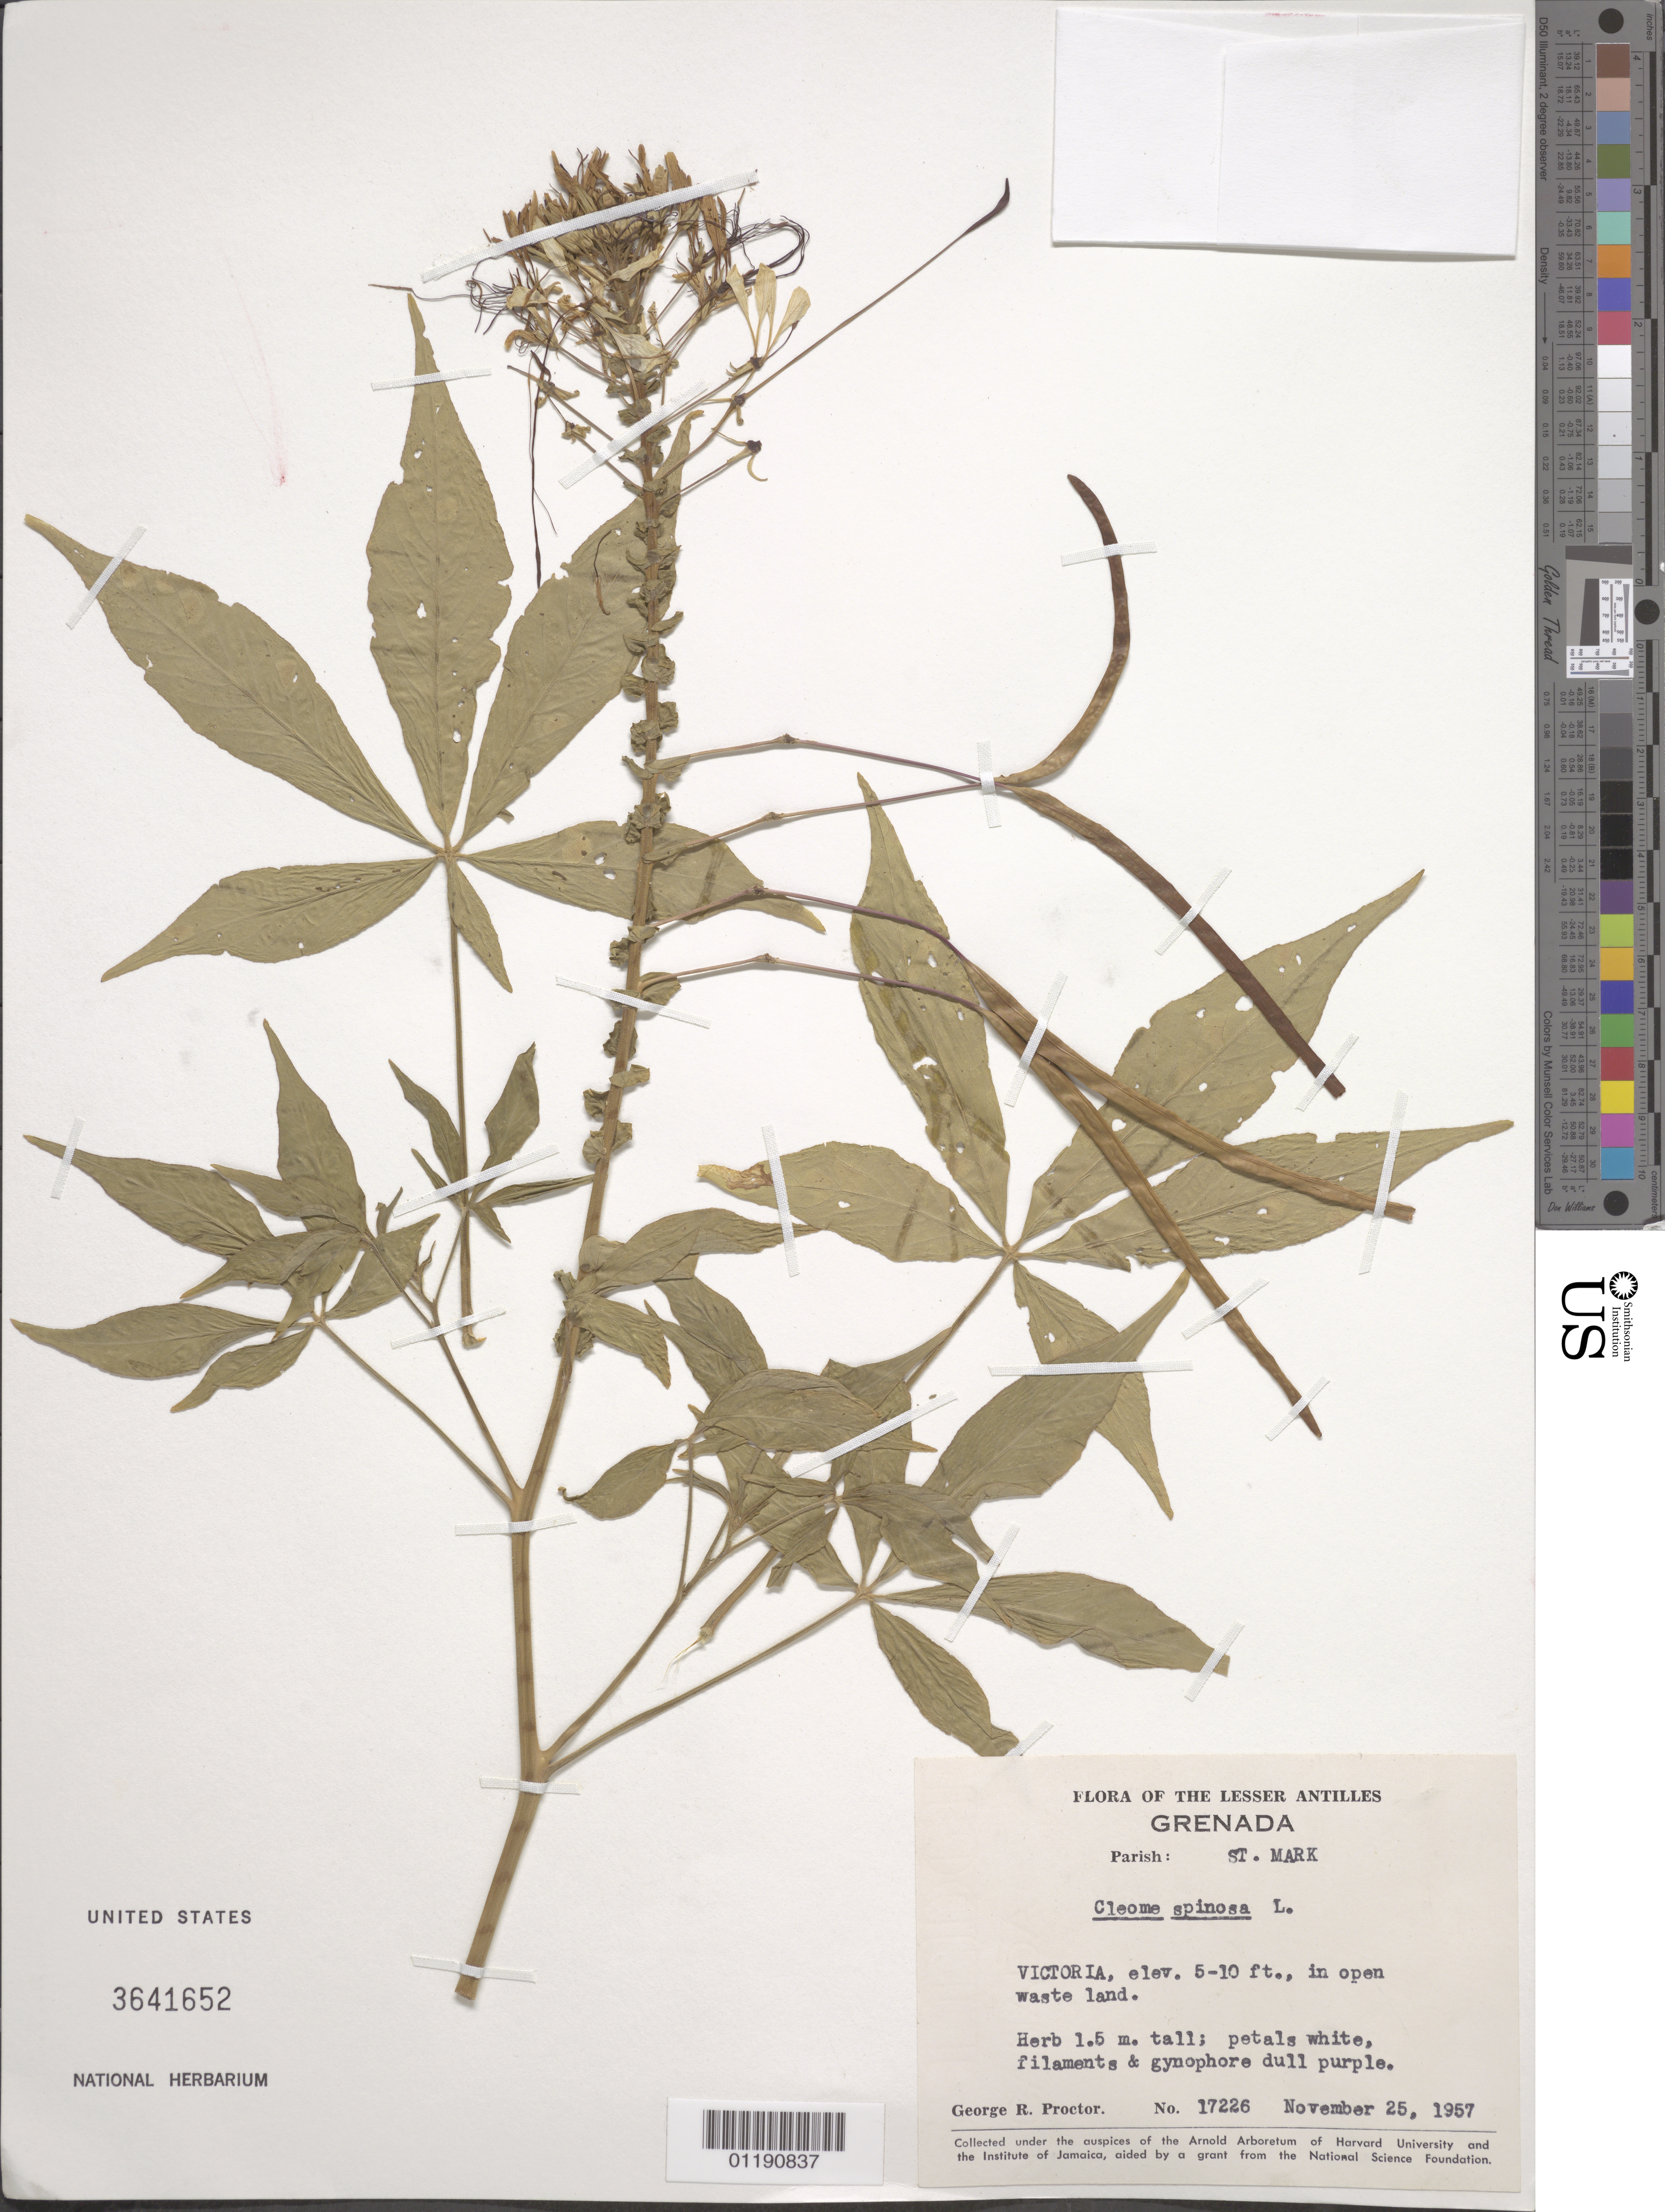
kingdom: Plantae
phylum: Tracheophyta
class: Magnoliopsida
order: Brassicales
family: Cleomaceae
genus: Tarenaya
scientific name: Tarenaya spinosa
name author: (Jacq.) Raf.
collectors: G. R. Proctor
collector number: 17226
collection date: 1957-11-25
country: Grenada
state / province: Saint Mark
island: Grenada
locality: St. Mark. Victoria, in open waste land.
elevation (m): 5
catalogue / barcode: US 3641652